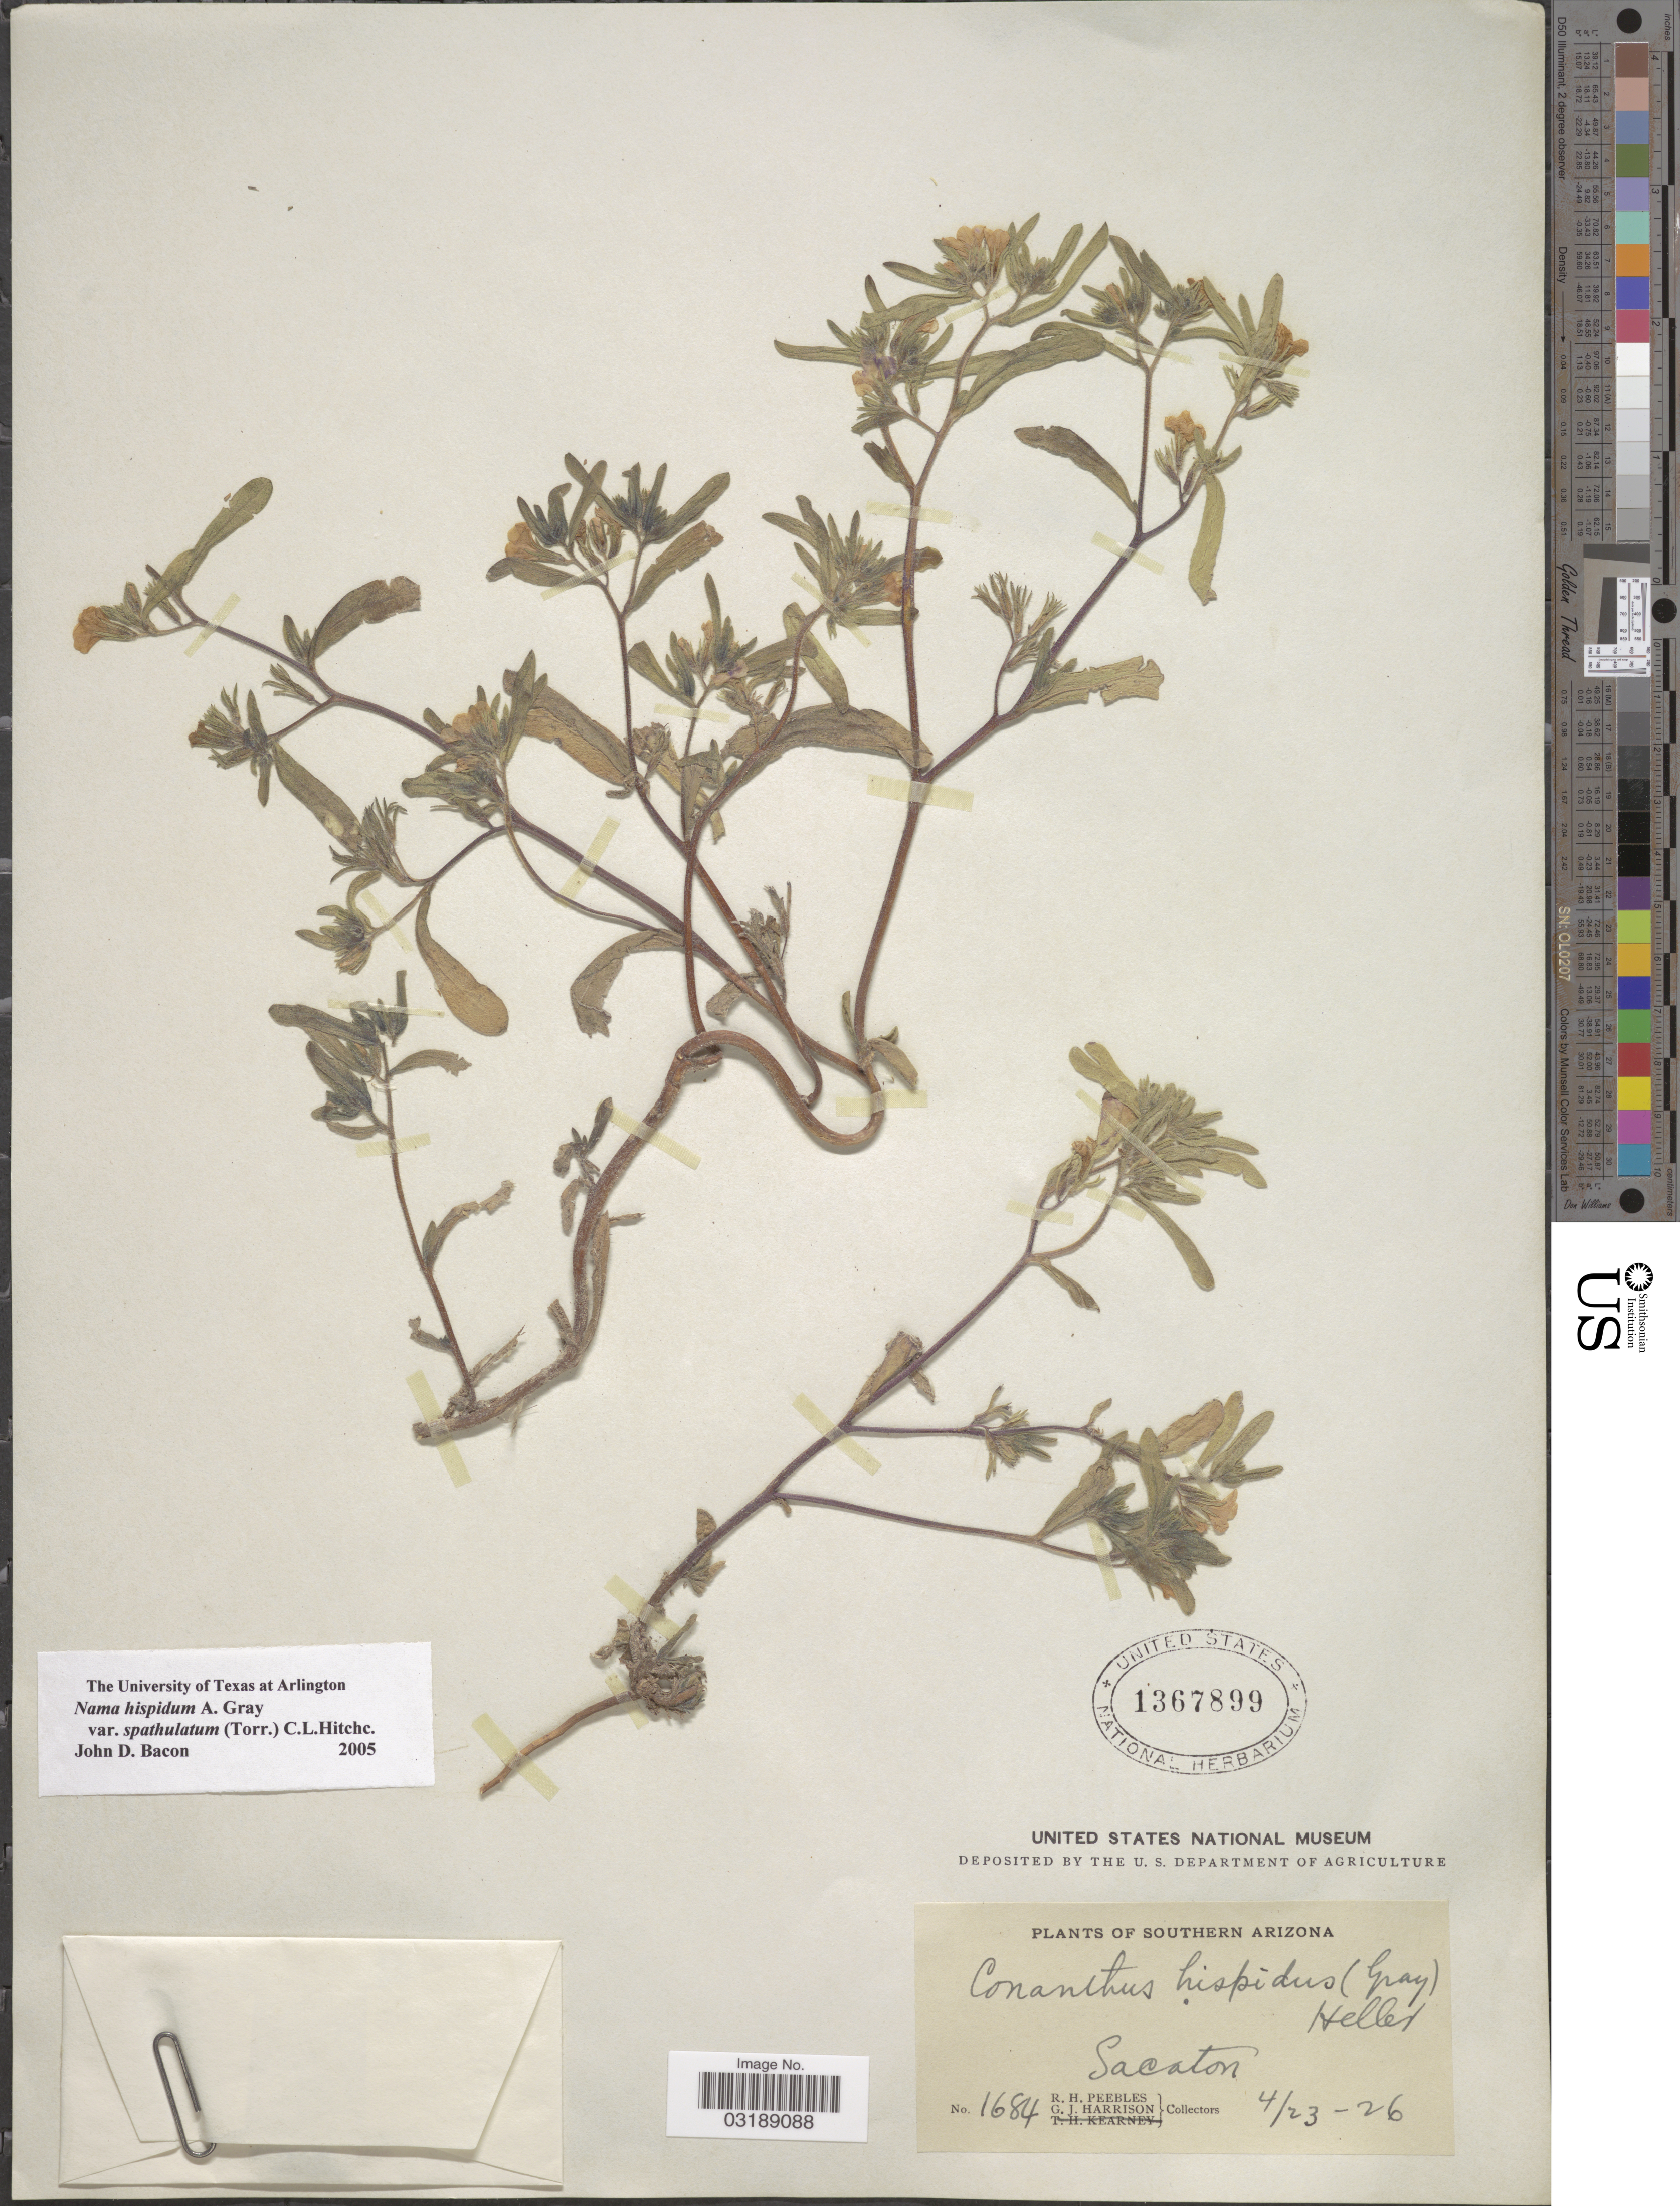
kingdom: Plantae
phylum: Tracheophyta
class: Magnoliopsida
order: Boraginales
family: Namaceae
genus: Nama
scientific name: Nama hispida var. spathulatum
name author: (Torr.) C.L. Hitchc.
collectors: R. H. Peebles & G. J. Harrison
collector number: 1684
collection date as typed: Transcribed d/m/y: 23/4/26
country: United States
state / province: Arizona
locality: Southern Arizona, Sacaton.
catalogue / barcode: US 1367899